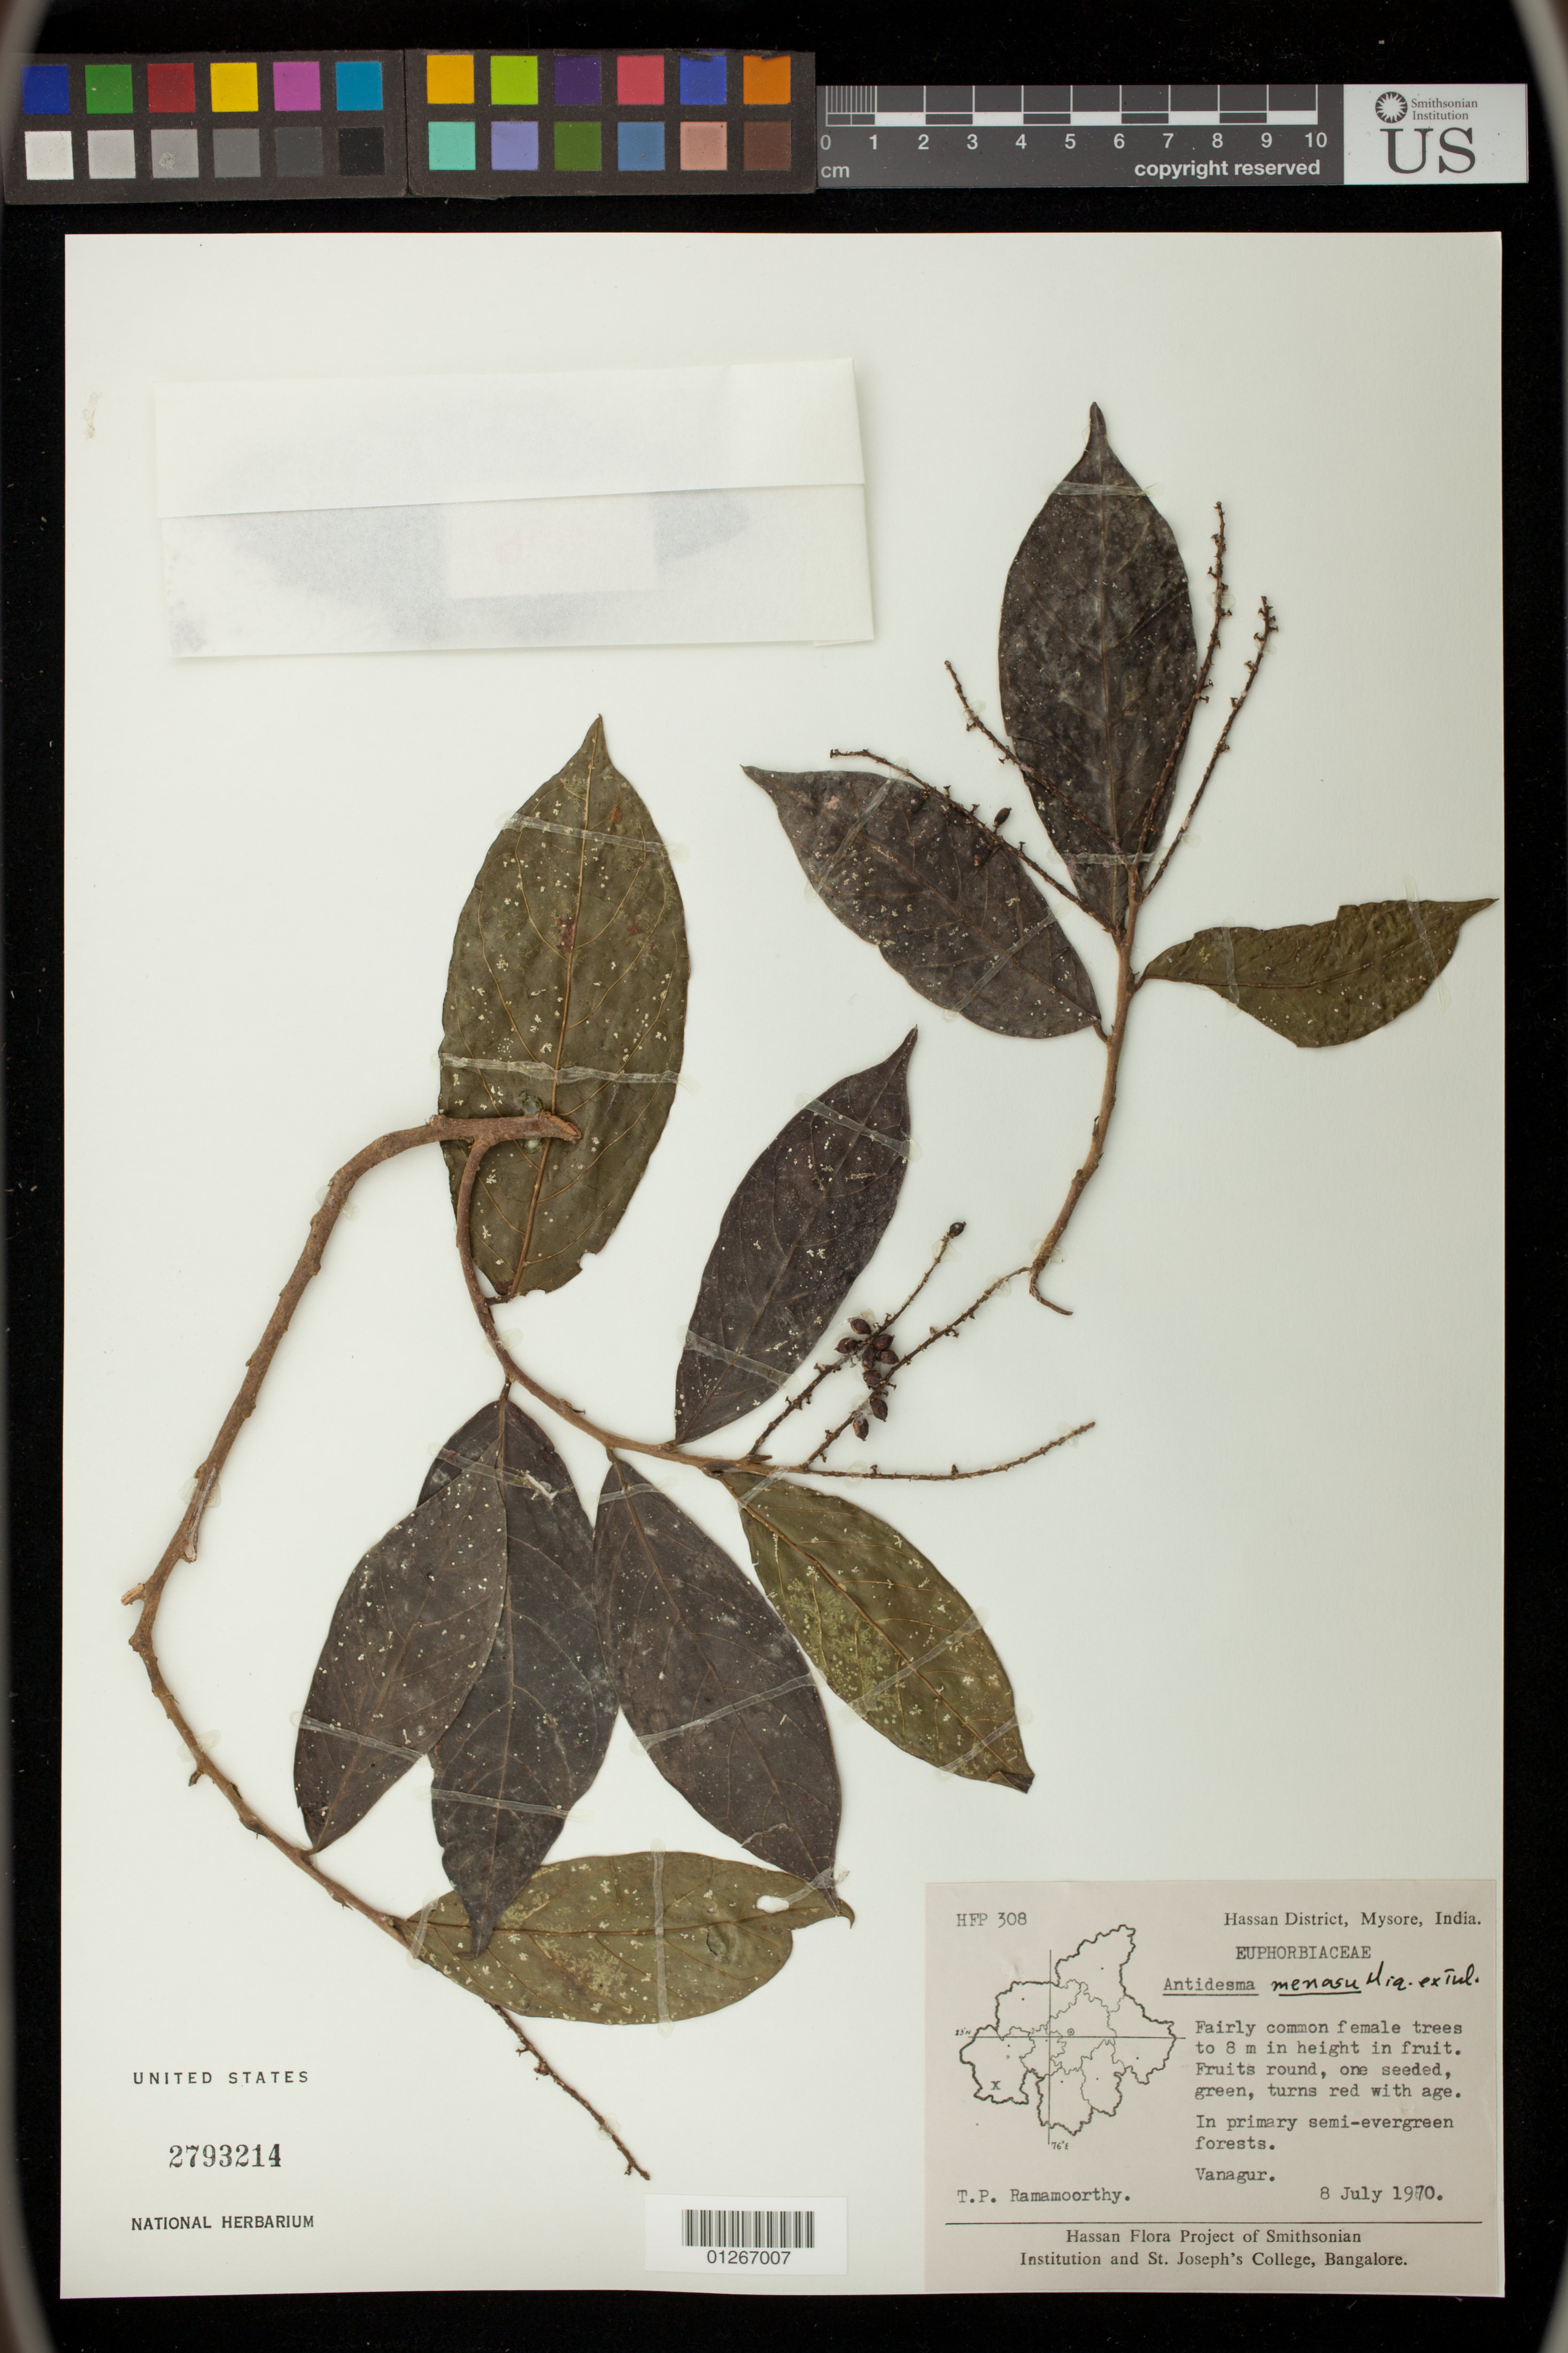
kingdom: Plantae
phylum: Tracheophyta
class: Magnoliopsida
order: Malpighiales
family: Phyllanthaceae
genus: Antidesma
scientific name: Antidesma menasu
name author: Miq. ex Tul.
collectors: T. P. Ramamoorthy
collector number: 308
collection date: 1970-07-08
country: India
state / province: Karnataka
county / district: Mysore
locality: Hassan District, Vanagur.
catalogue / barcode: US 2793214